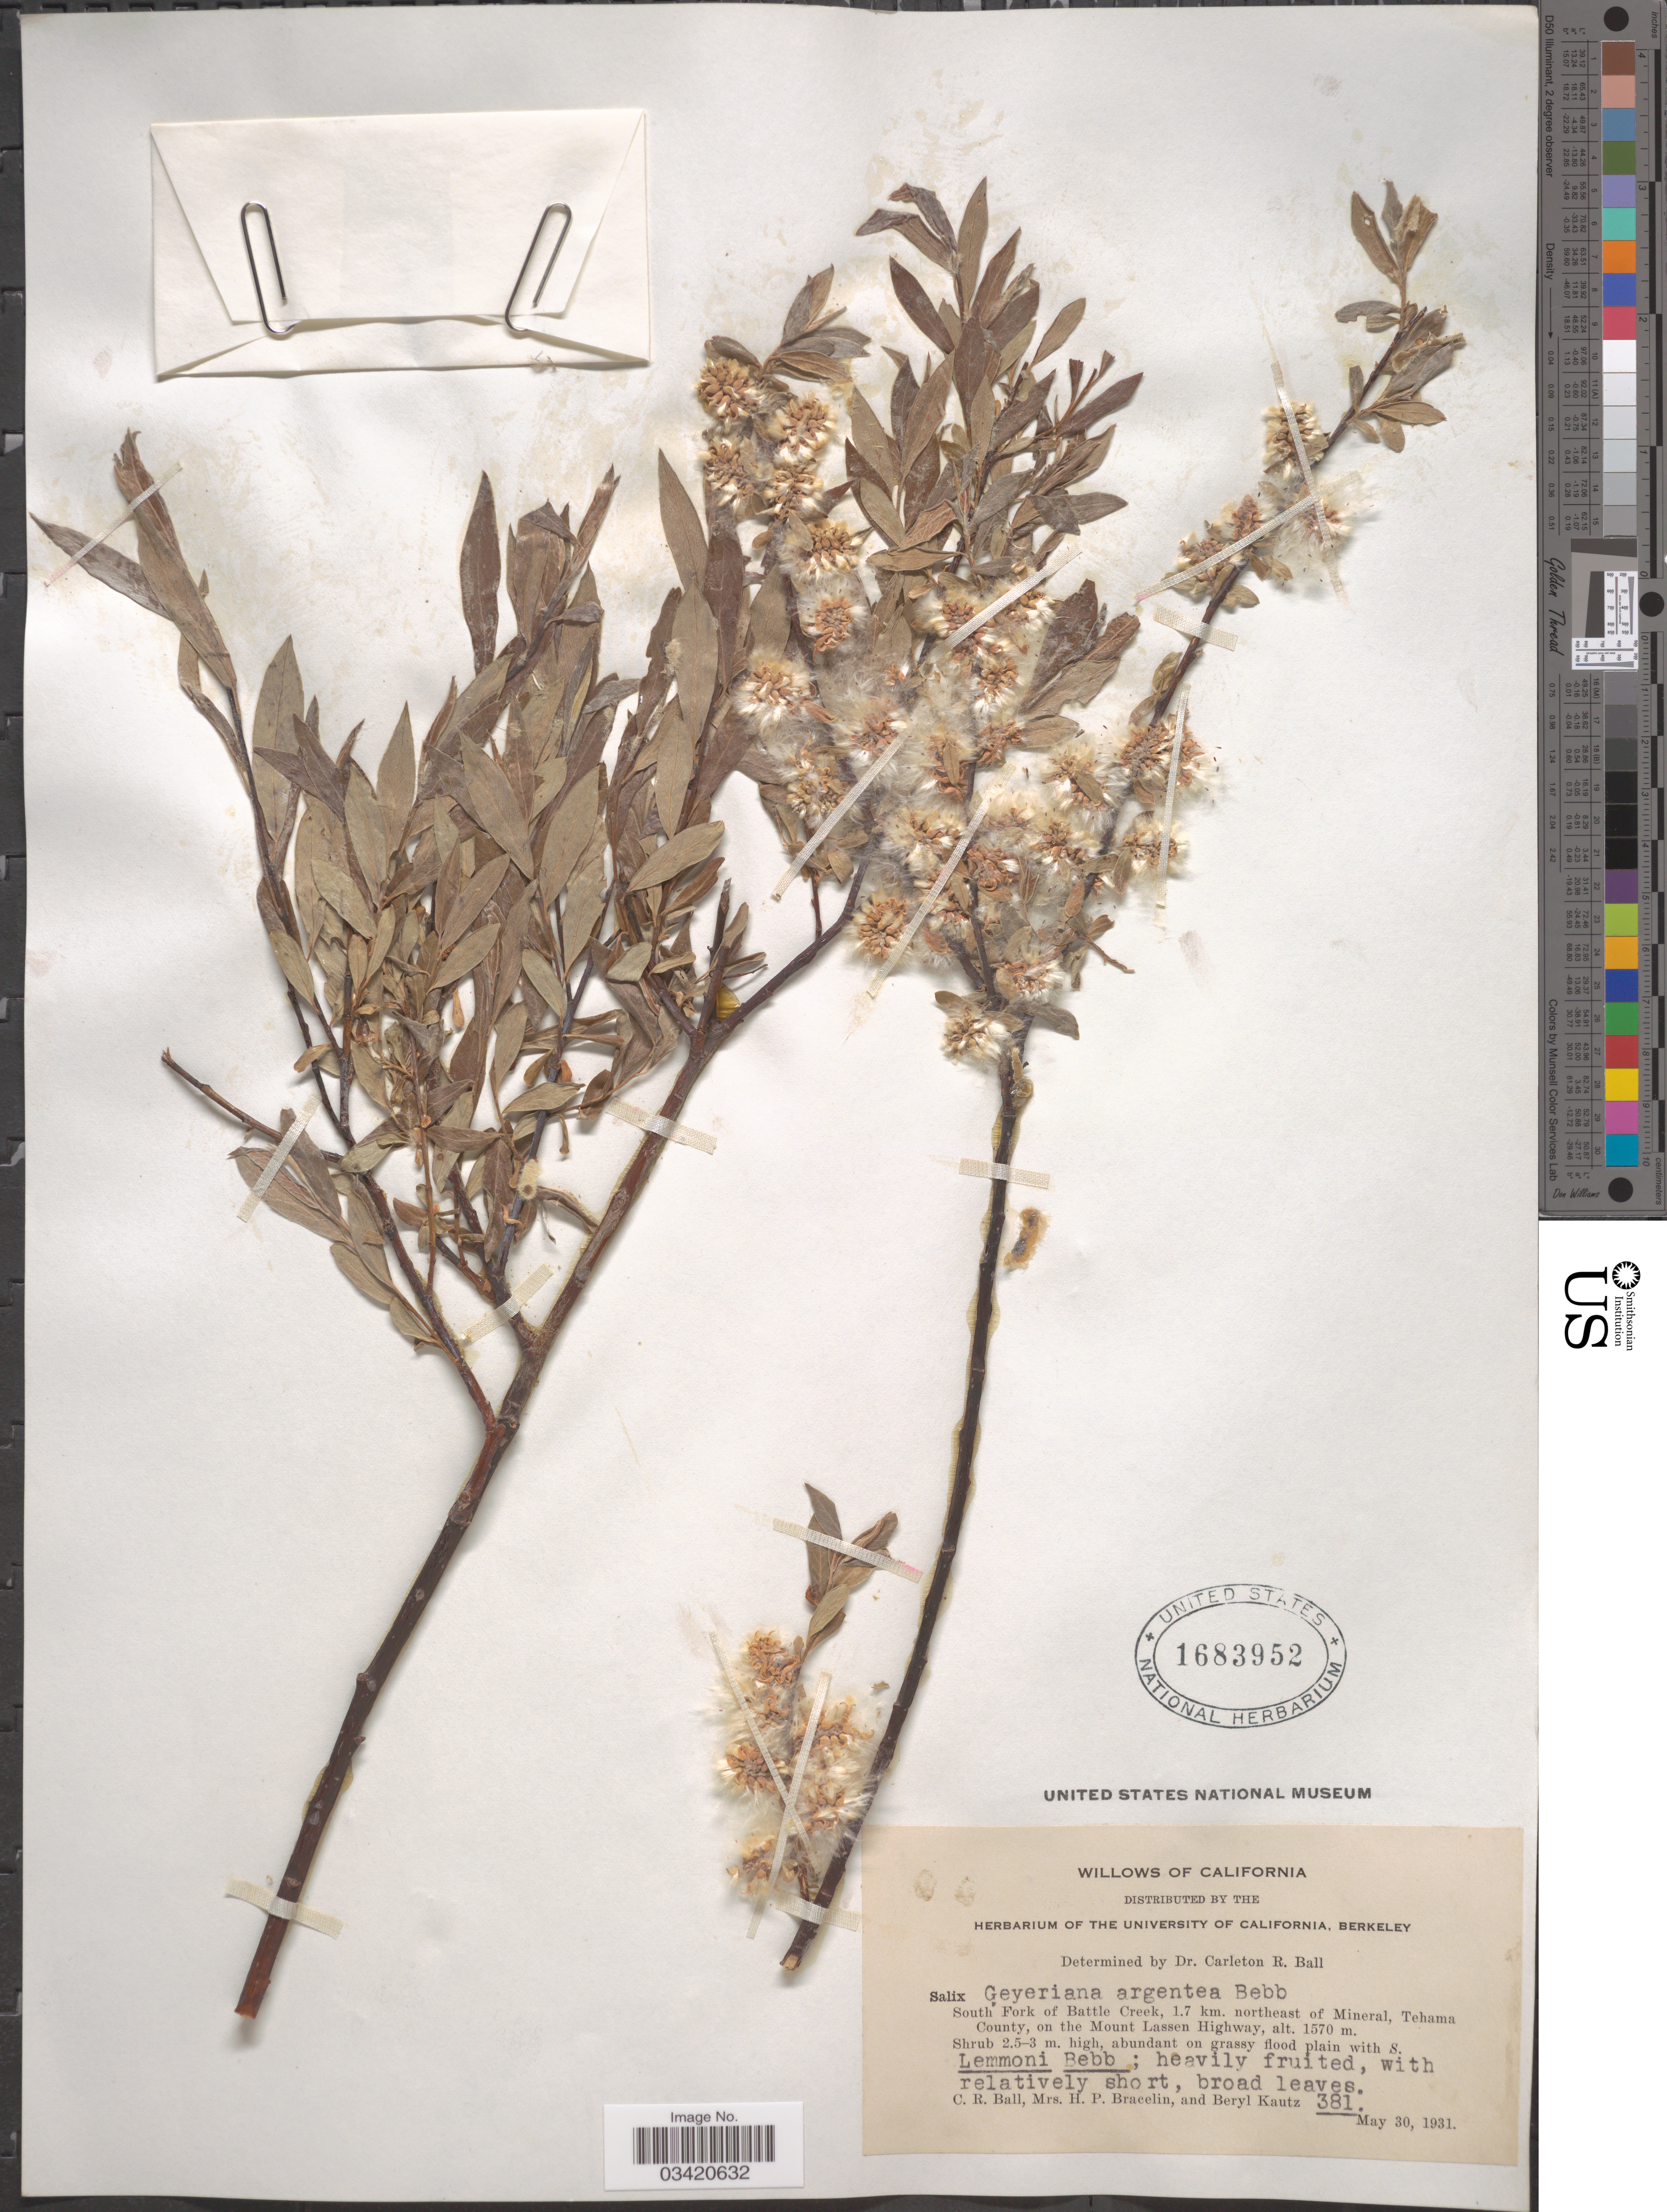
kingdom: Plantae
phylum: Tracheophyta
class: Magnoliopsida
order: Malpighiales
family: Salicaceae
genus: Salix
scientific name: Salix geyeriana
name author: Andersson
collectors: C. R. Ball, H. Bracelin & B. Kautz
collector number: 381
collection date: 1931-05-30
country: United States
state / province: California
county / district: Tehama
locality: South Fork of Battle Creek, 1.7 km. northeast of Mineral, Tehama County, on the Mount Lassen Highway.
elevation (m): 1570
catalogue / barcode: US 1683952